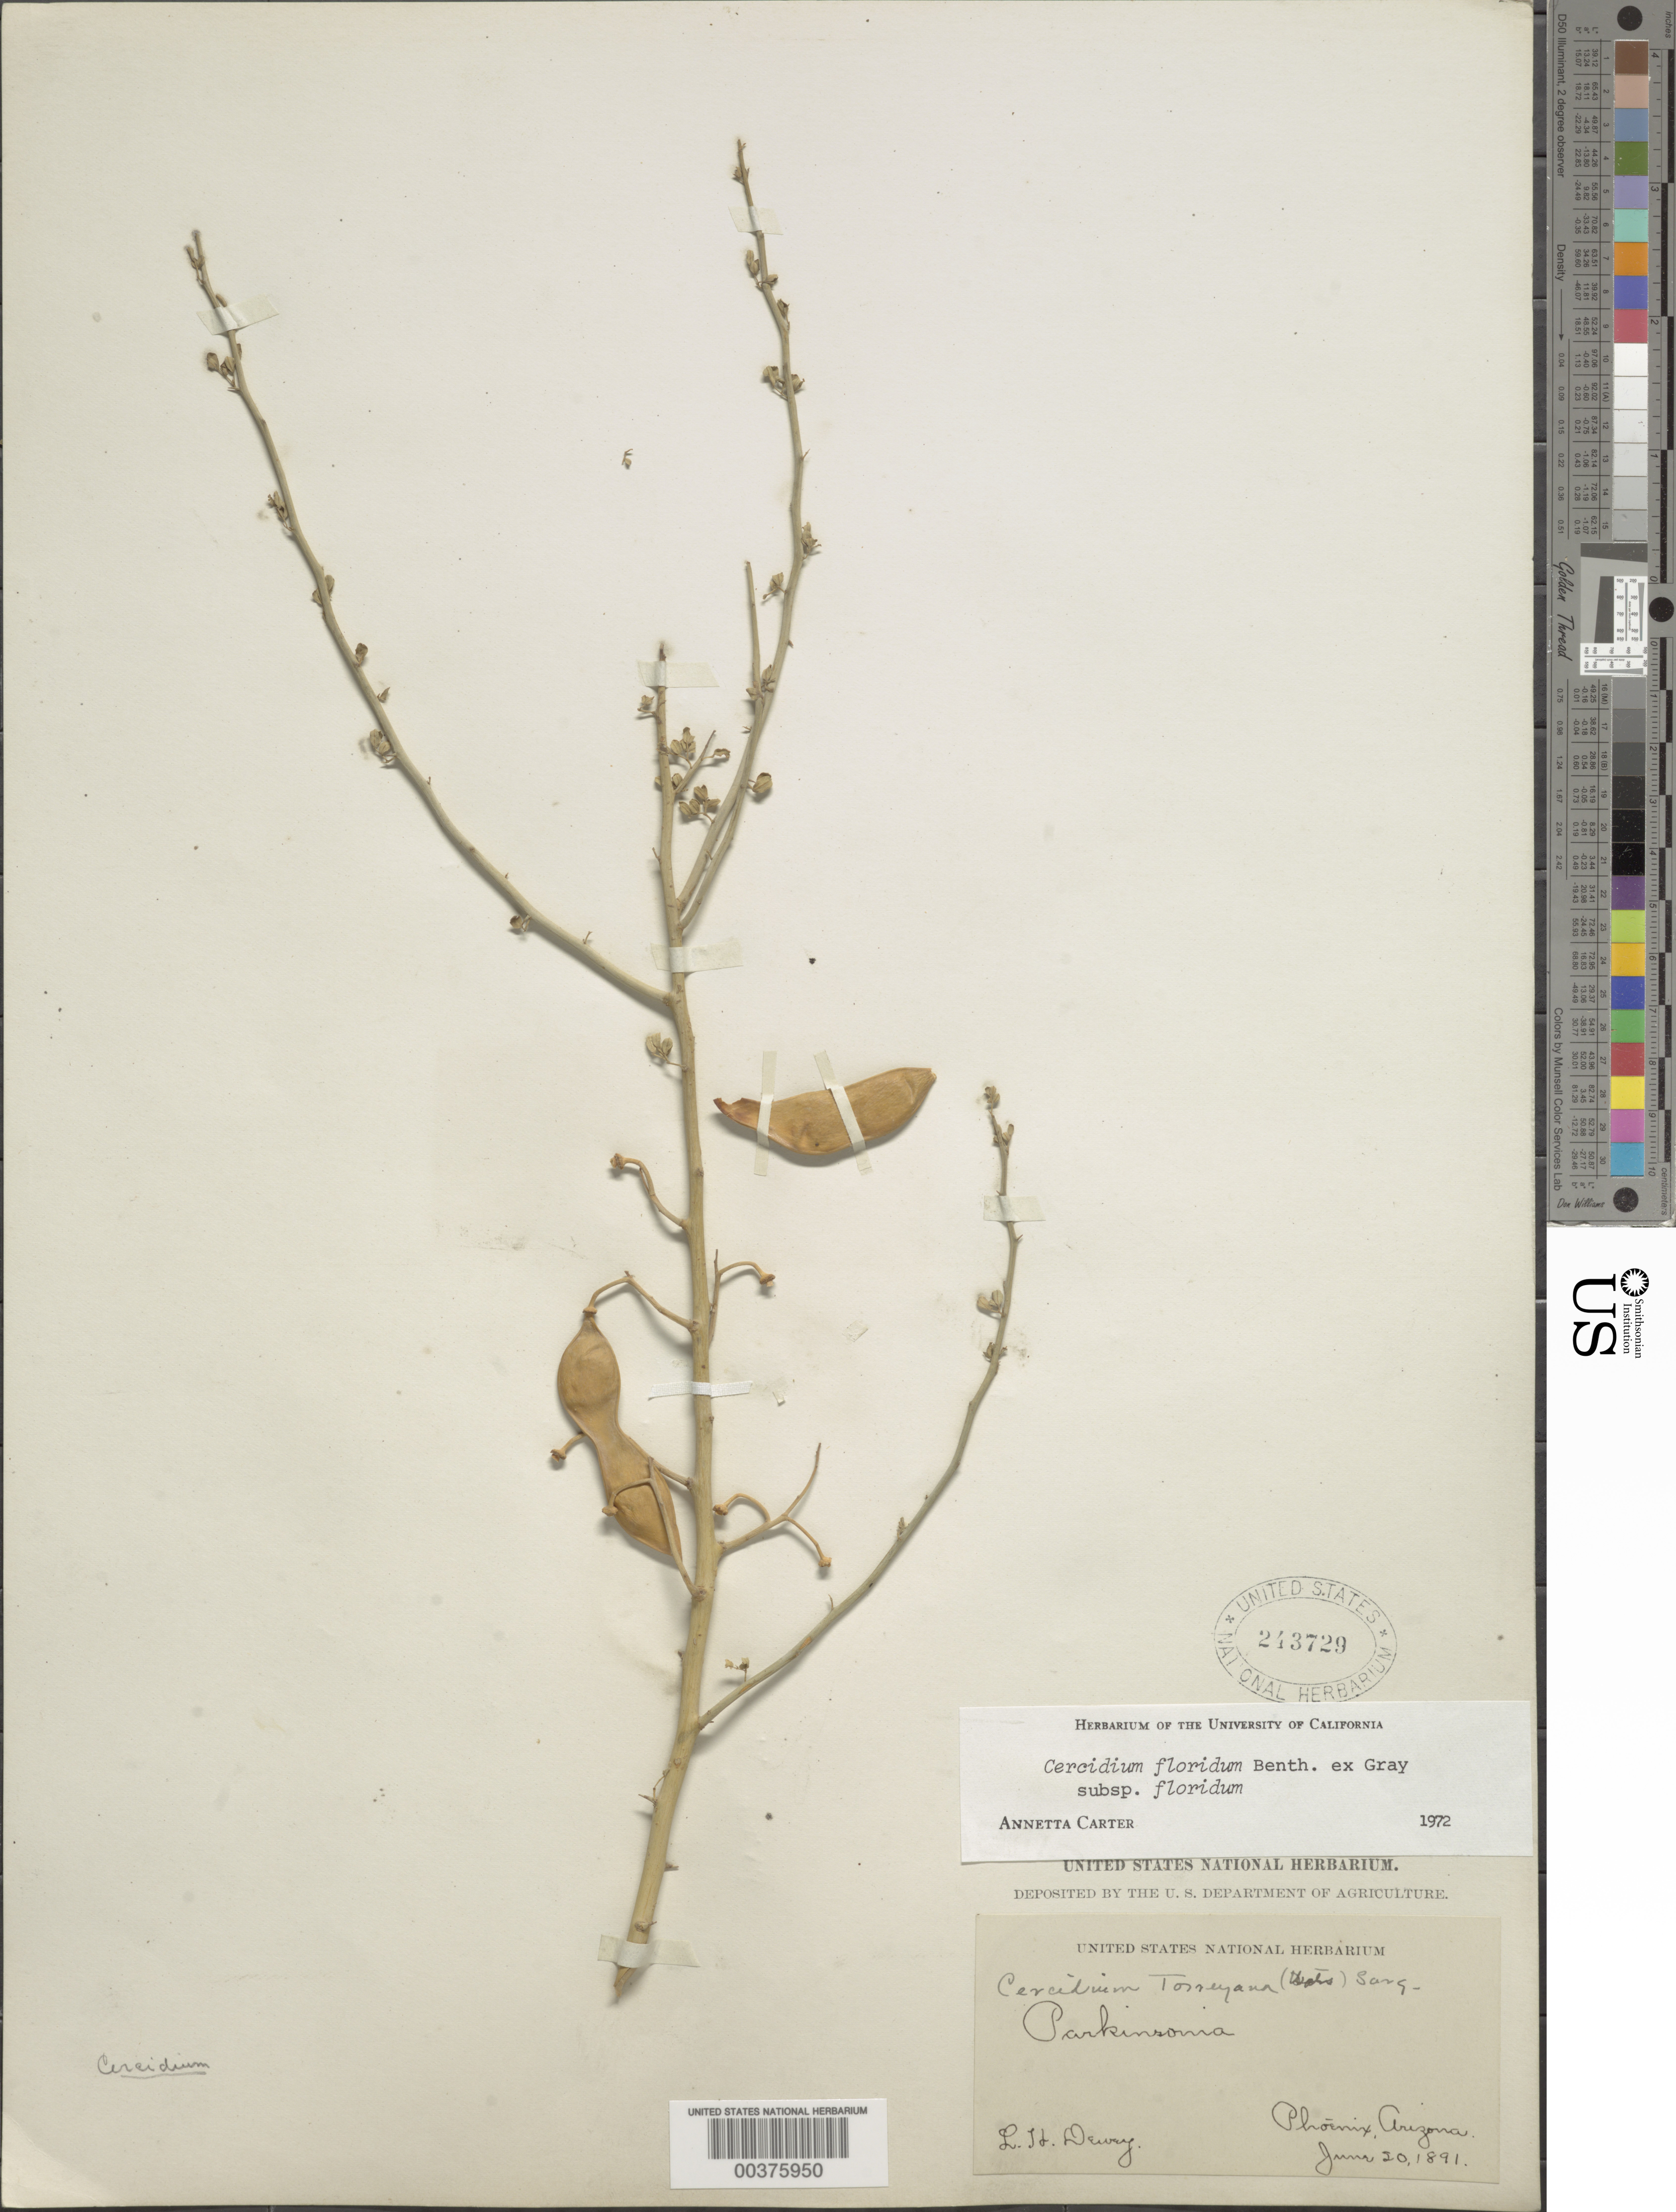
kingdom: Plantae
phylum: Tracheophyta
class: Magnoliopsida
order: Fabales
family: Fabaceae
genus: Parkinsonia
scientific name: Parkinsonia florida subsp. florida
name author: (Benth. ex A. Gray) S. Watson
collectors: L. H. Dewey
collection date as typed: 20 Jun 1891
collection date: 1891-06-20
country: United States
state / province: Arizona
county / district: Maricopa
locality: Phoenix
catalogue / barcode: US 243729